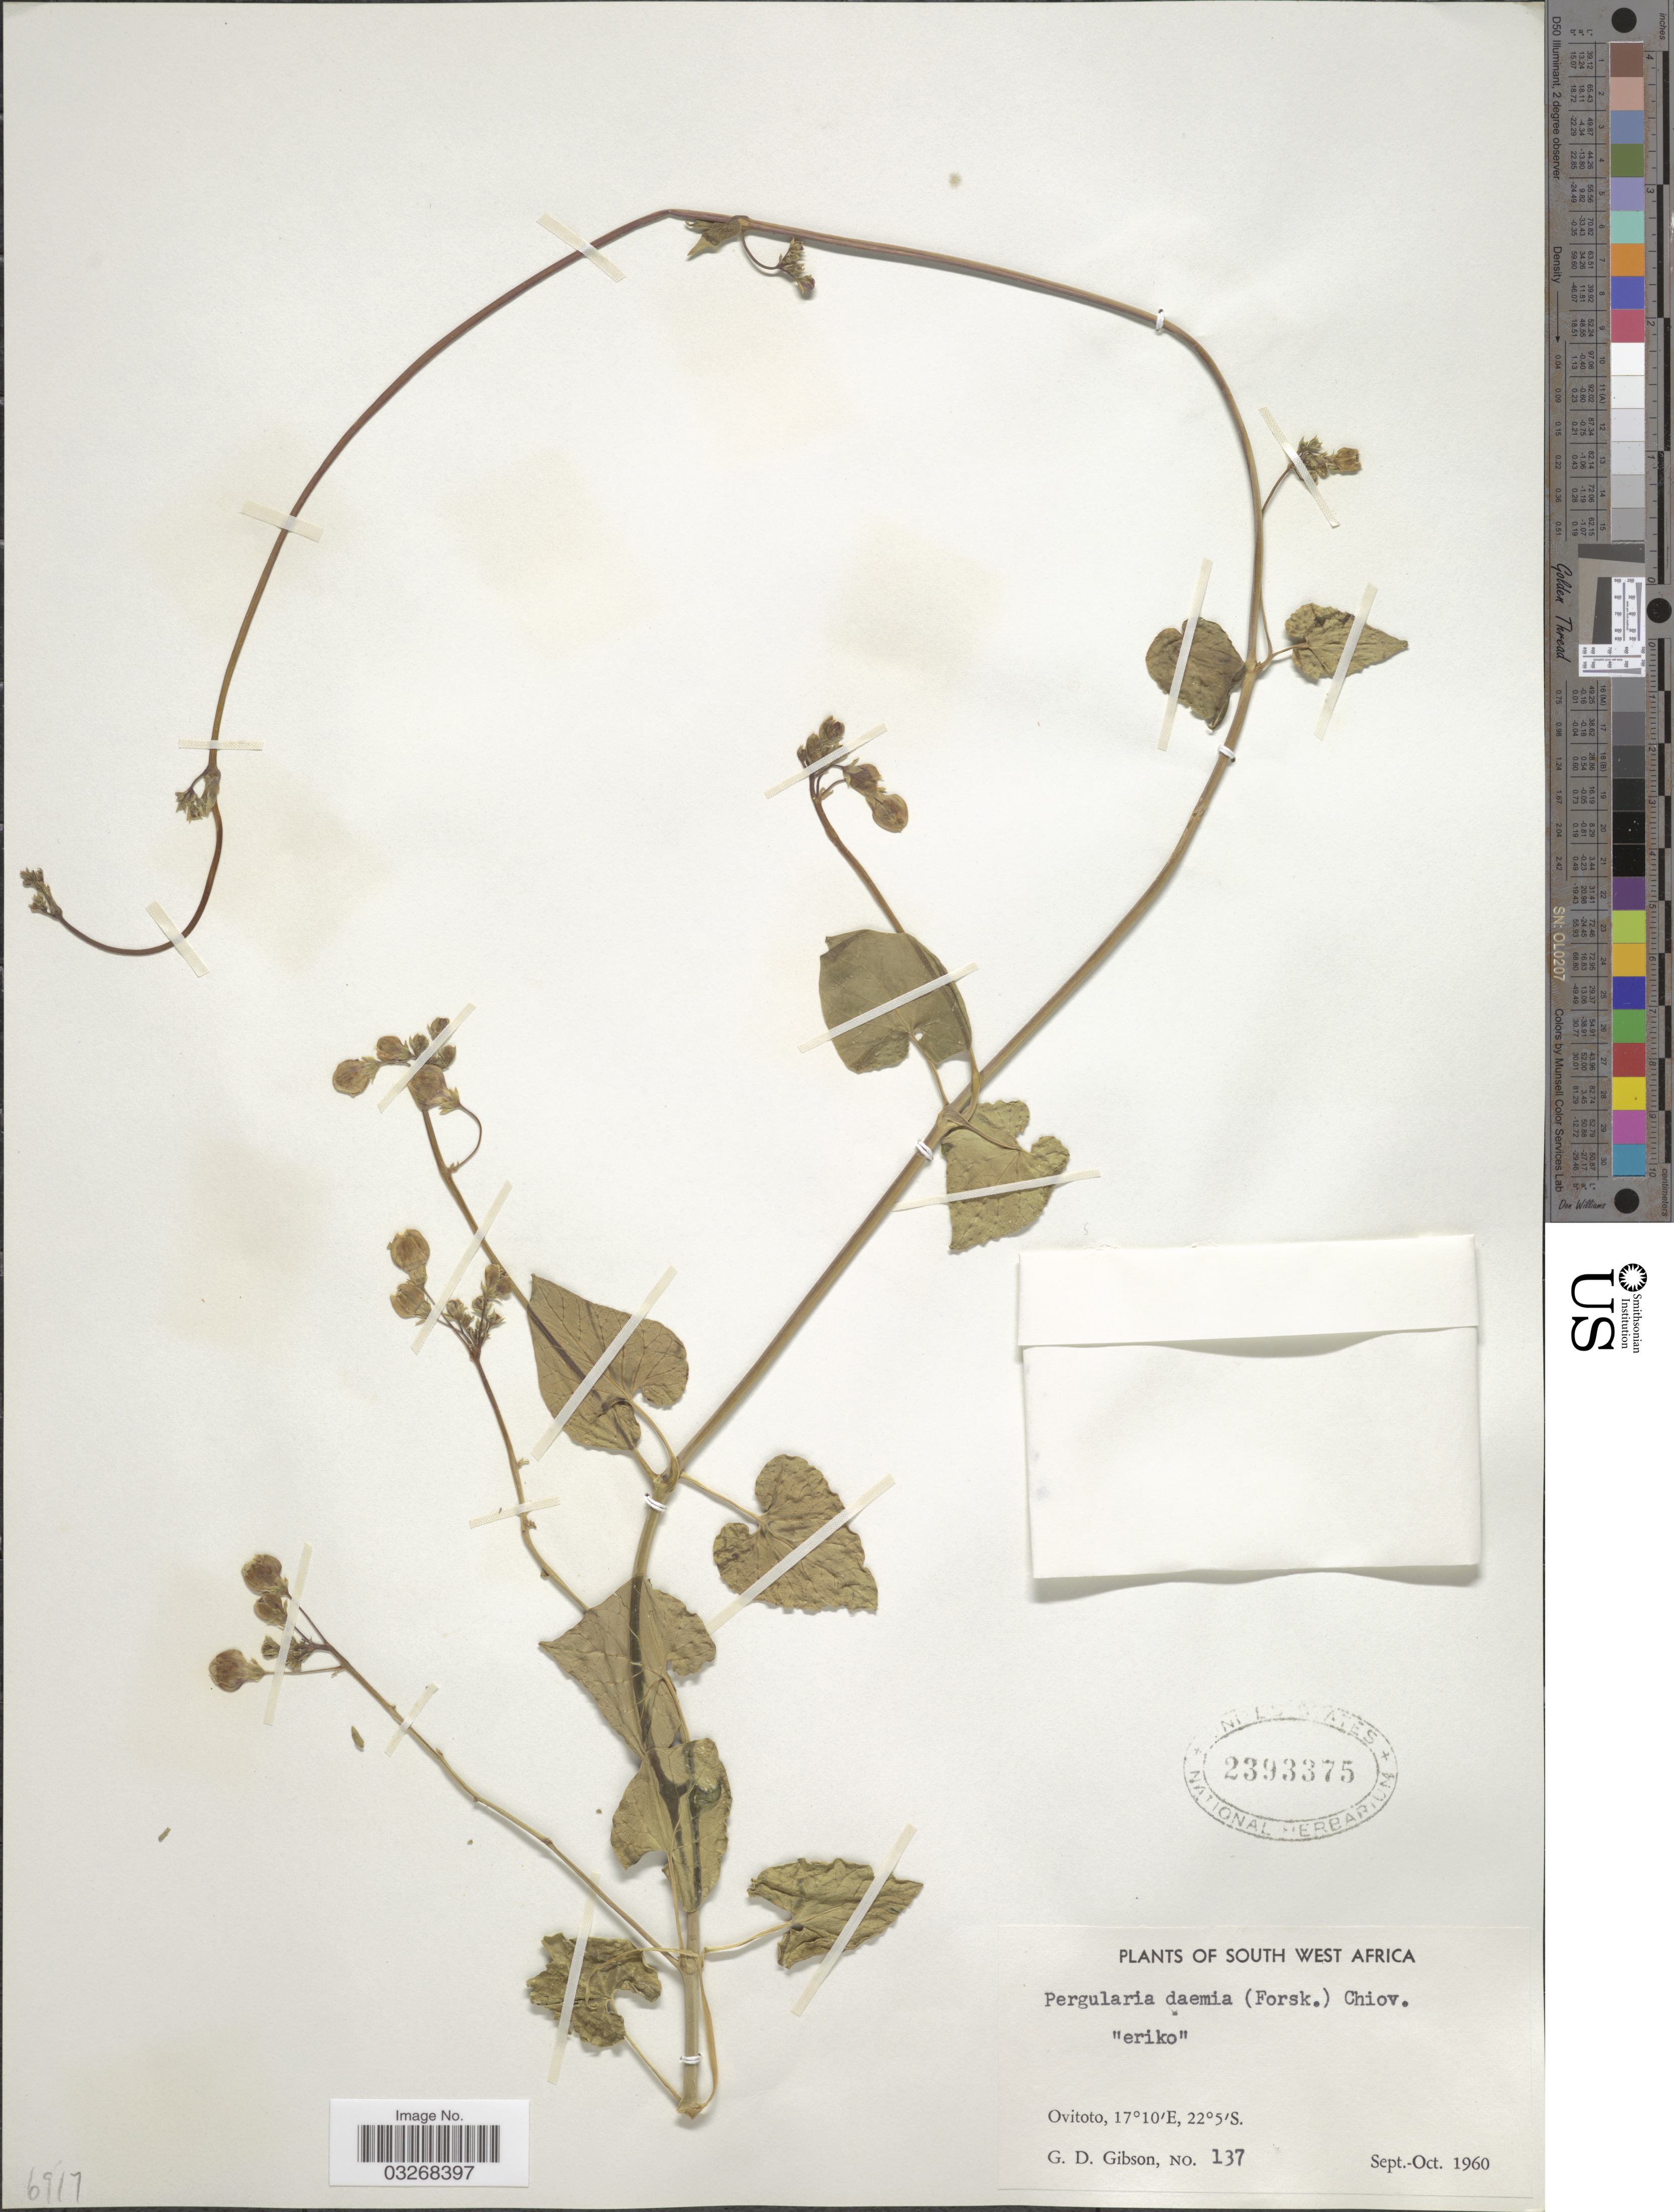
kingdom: Plantae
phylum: Tracheophyta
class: Magnoliopsida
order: Gentianales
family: Apocynaceae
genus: Pergularia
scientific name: Pergularia daemia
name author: (Forssk.) Chiov.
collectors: G. D. Gibson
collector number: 137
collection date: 1960-09/1960-10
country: Namibia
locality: South West Africa. Ovitoto.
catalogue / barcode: US 2393375